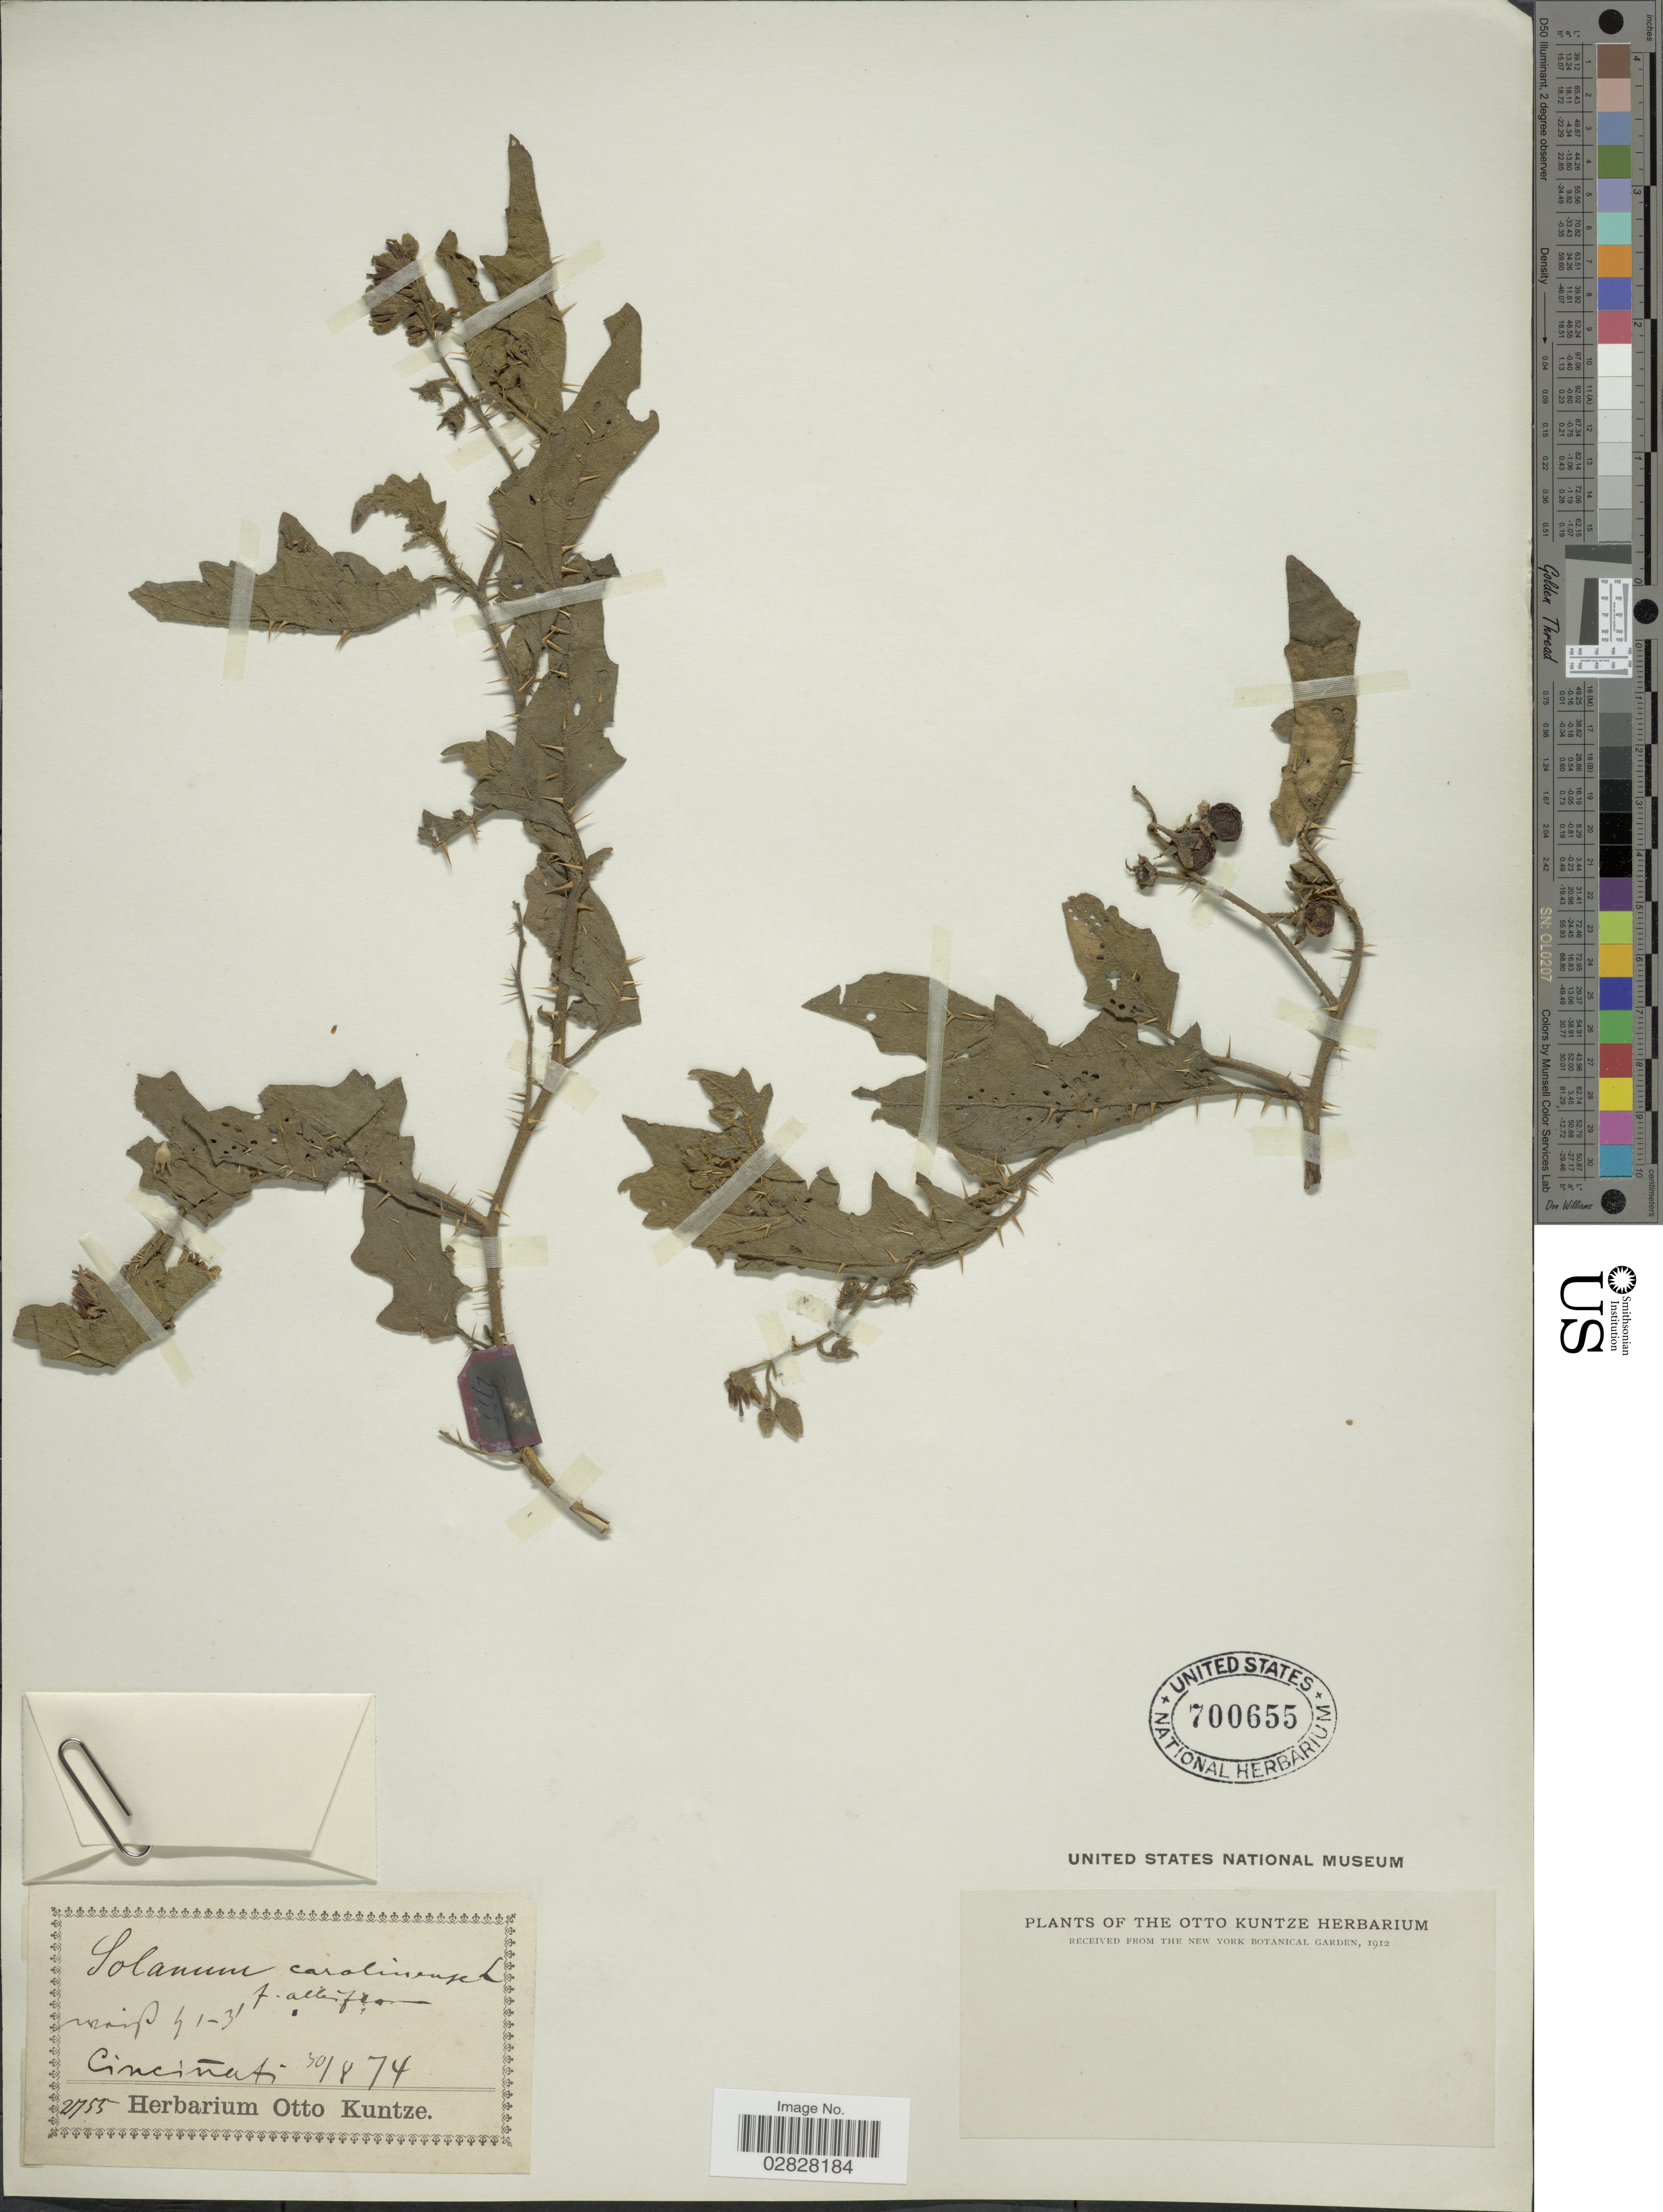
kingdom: Plantae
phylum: Tracheophyta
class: Magnoliopsida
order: Solanales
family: Solanaceae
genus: Solanum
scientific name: Solanum carolinense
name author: L.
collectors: ex herb. Otto Kuntze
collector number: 2755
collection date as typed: Transcribed d/m/y: 30/8/74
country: United States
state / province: Ohio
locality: Cincinnati.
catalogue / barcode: US 700655